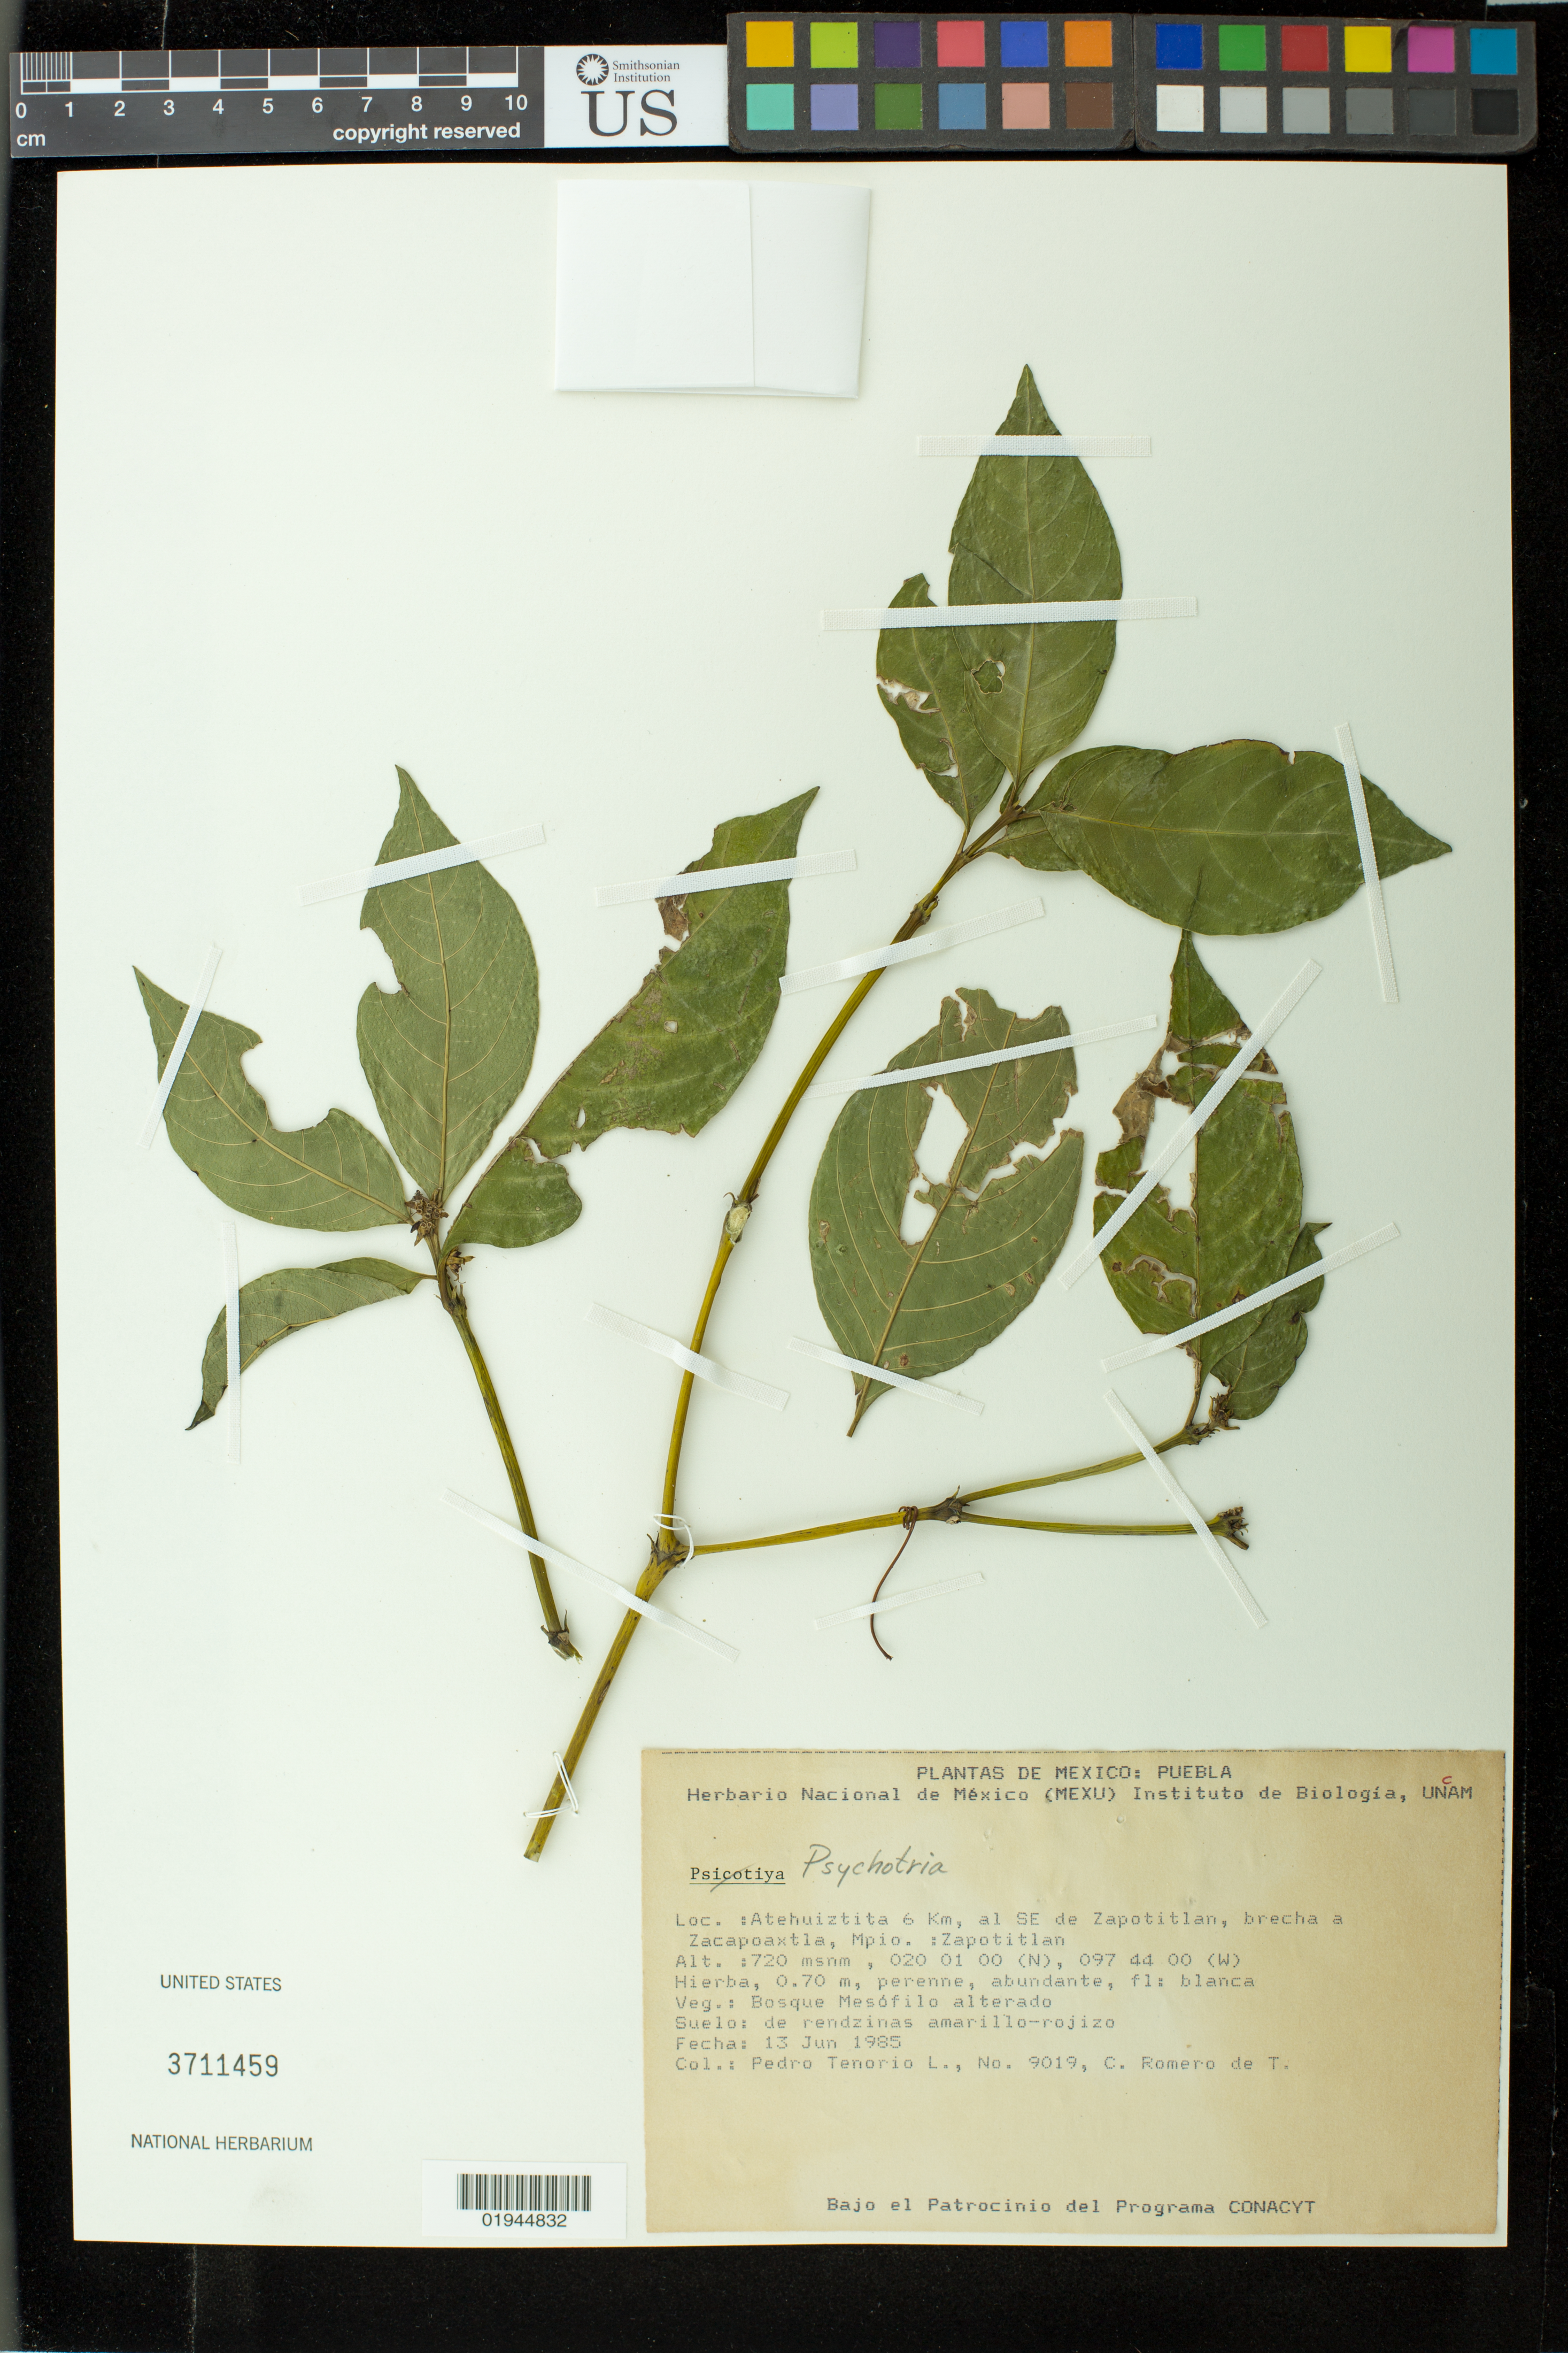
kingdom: Plantae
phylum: Tracheophyta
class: Magnoliopsida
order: Gentianales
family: Rubiaceae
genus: Psychotria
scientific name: Psychotria sp.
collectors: P. Tenorio L. & C. Romero de T.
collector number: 9019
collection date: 1985-06-13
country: Mexico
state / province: Puebla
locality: Atehuiztita 6 km, al SE de Zapotitlan, brecha a Zacapoaxtla, Mpio. Zapotitlan.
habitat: bosque mesofilo alterado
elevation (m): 720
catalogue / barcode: US 3711459